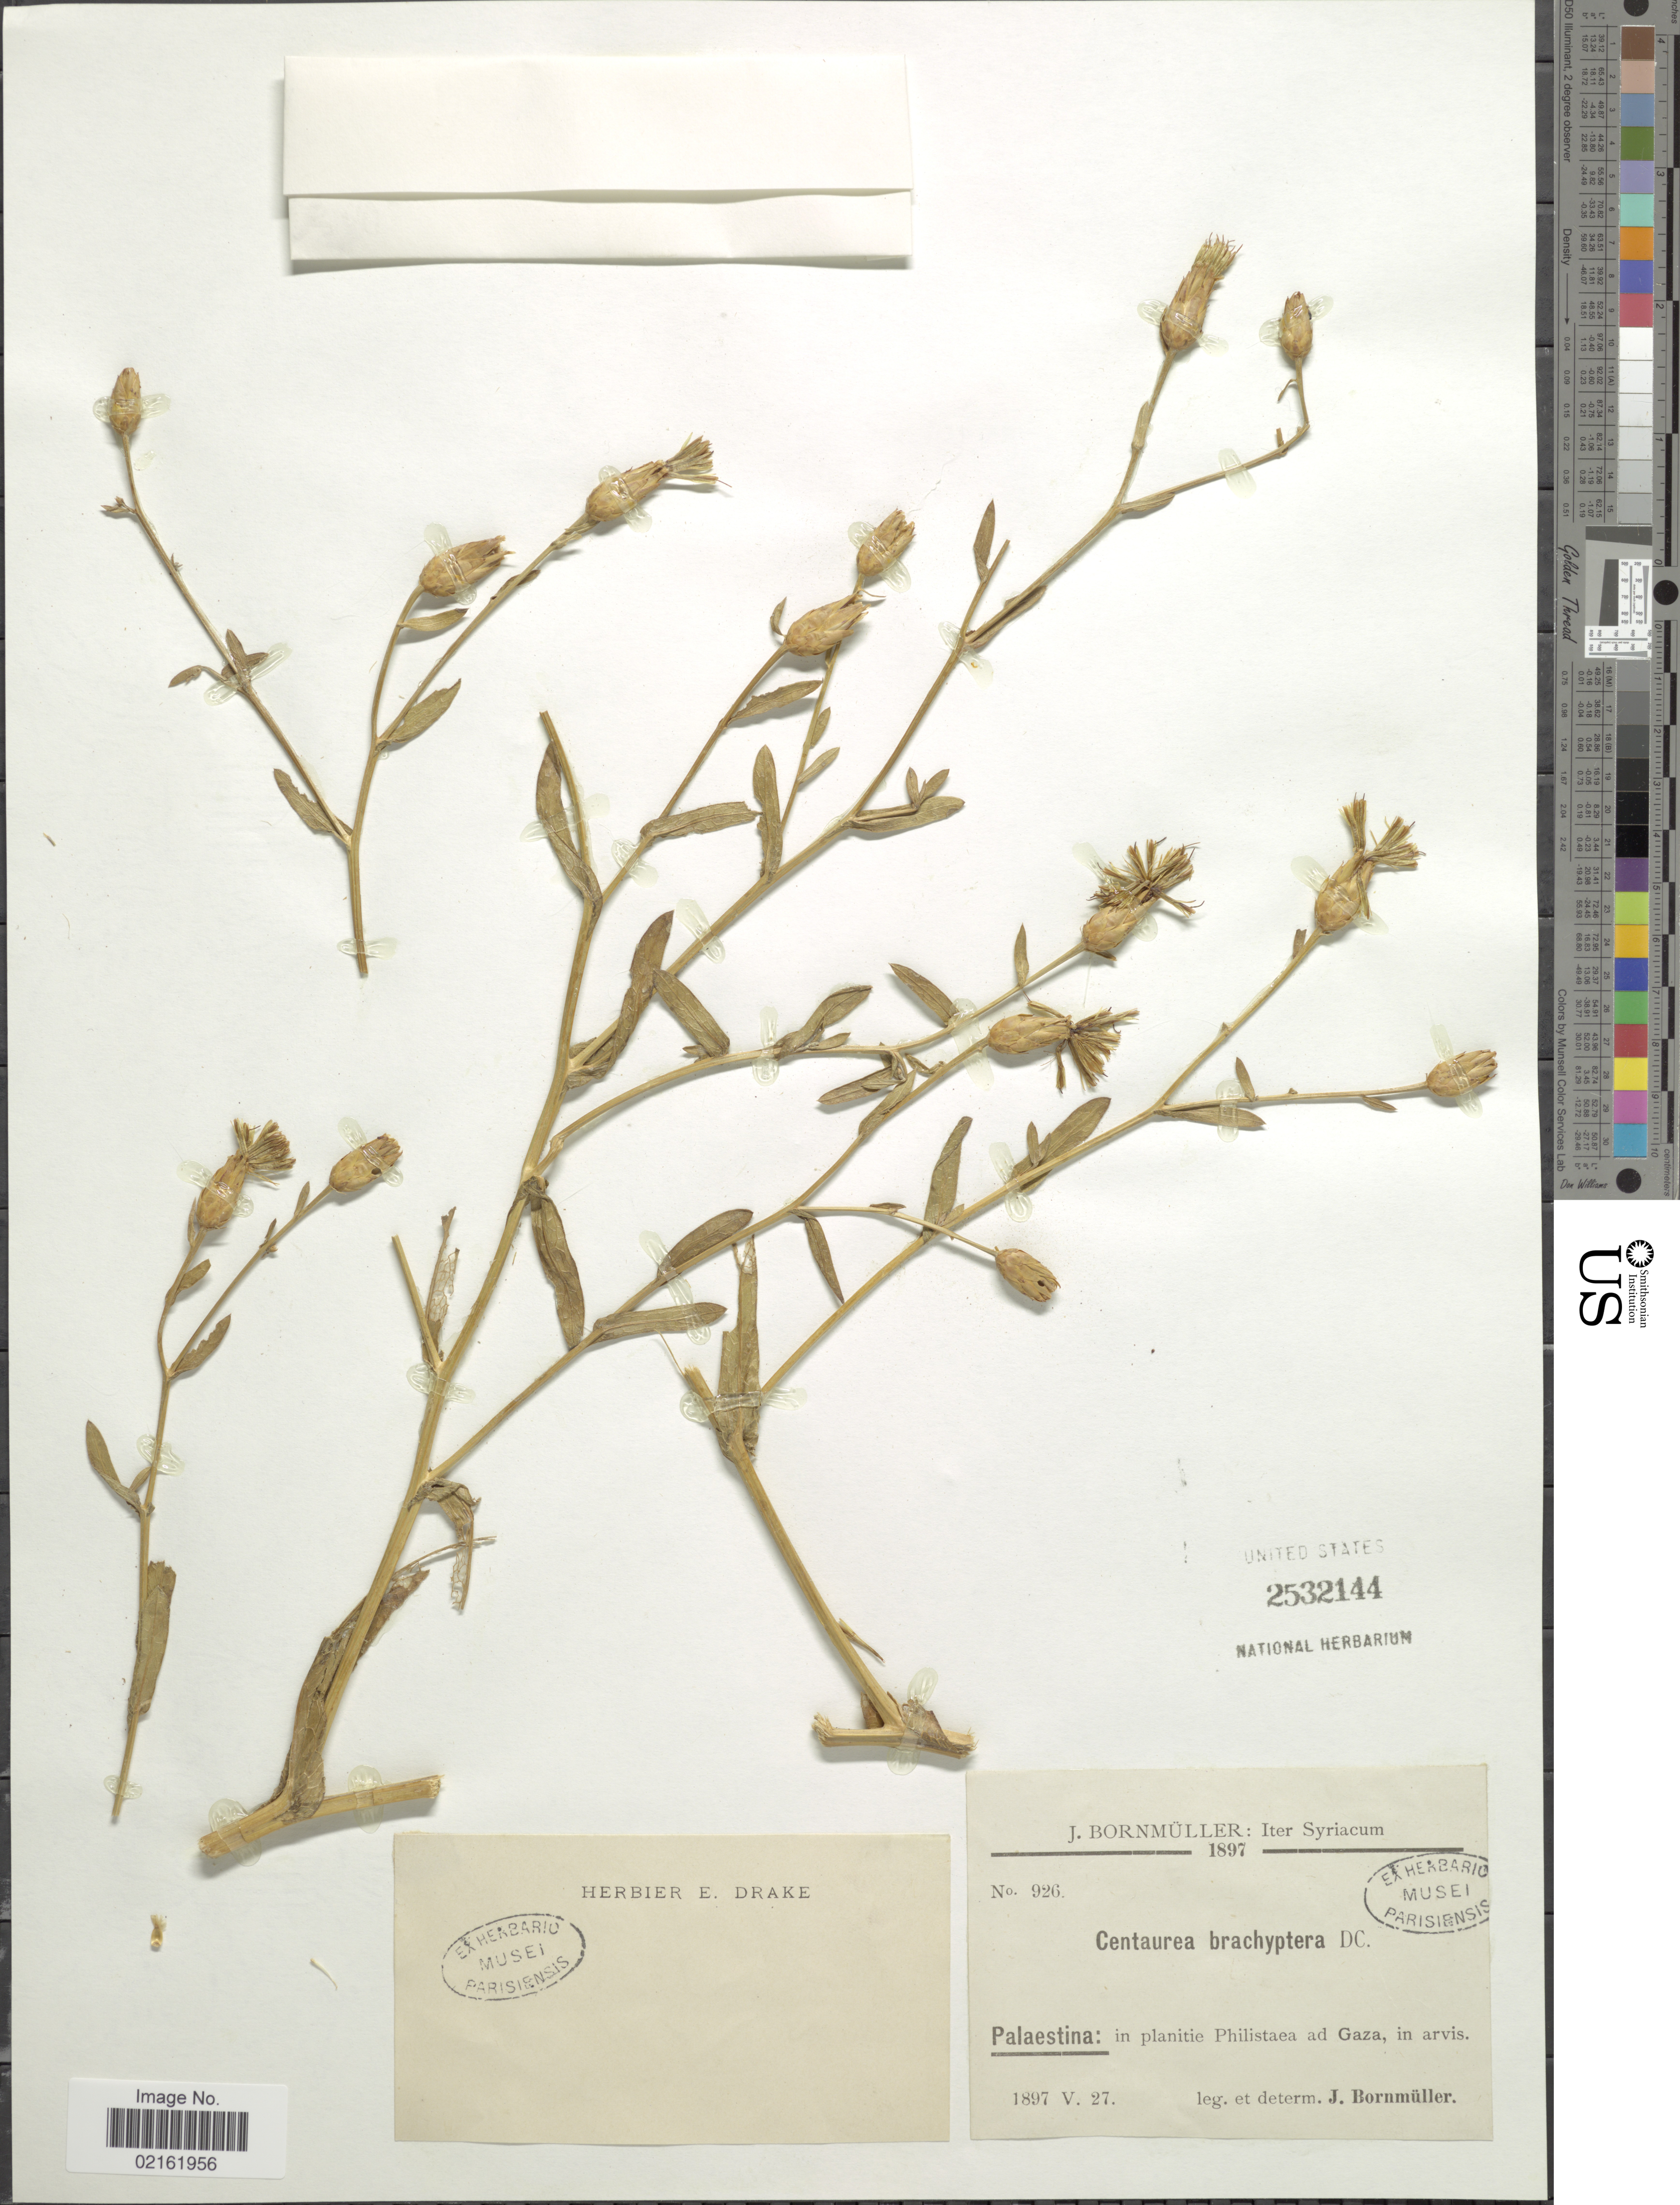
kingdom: Plantae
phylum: Tracheophyta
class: Magnoliopsida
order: Asterales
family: Asteraceae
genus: Centaurea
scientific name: Centaurea behen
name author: L.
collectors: J. Bornmüller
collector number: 926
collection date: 1897-05-27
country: Mozambique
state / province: Gaza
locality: Syriacum, Palaestina: in planitie Philistaea ad Gaza, in arvis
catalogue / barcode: US 2532144